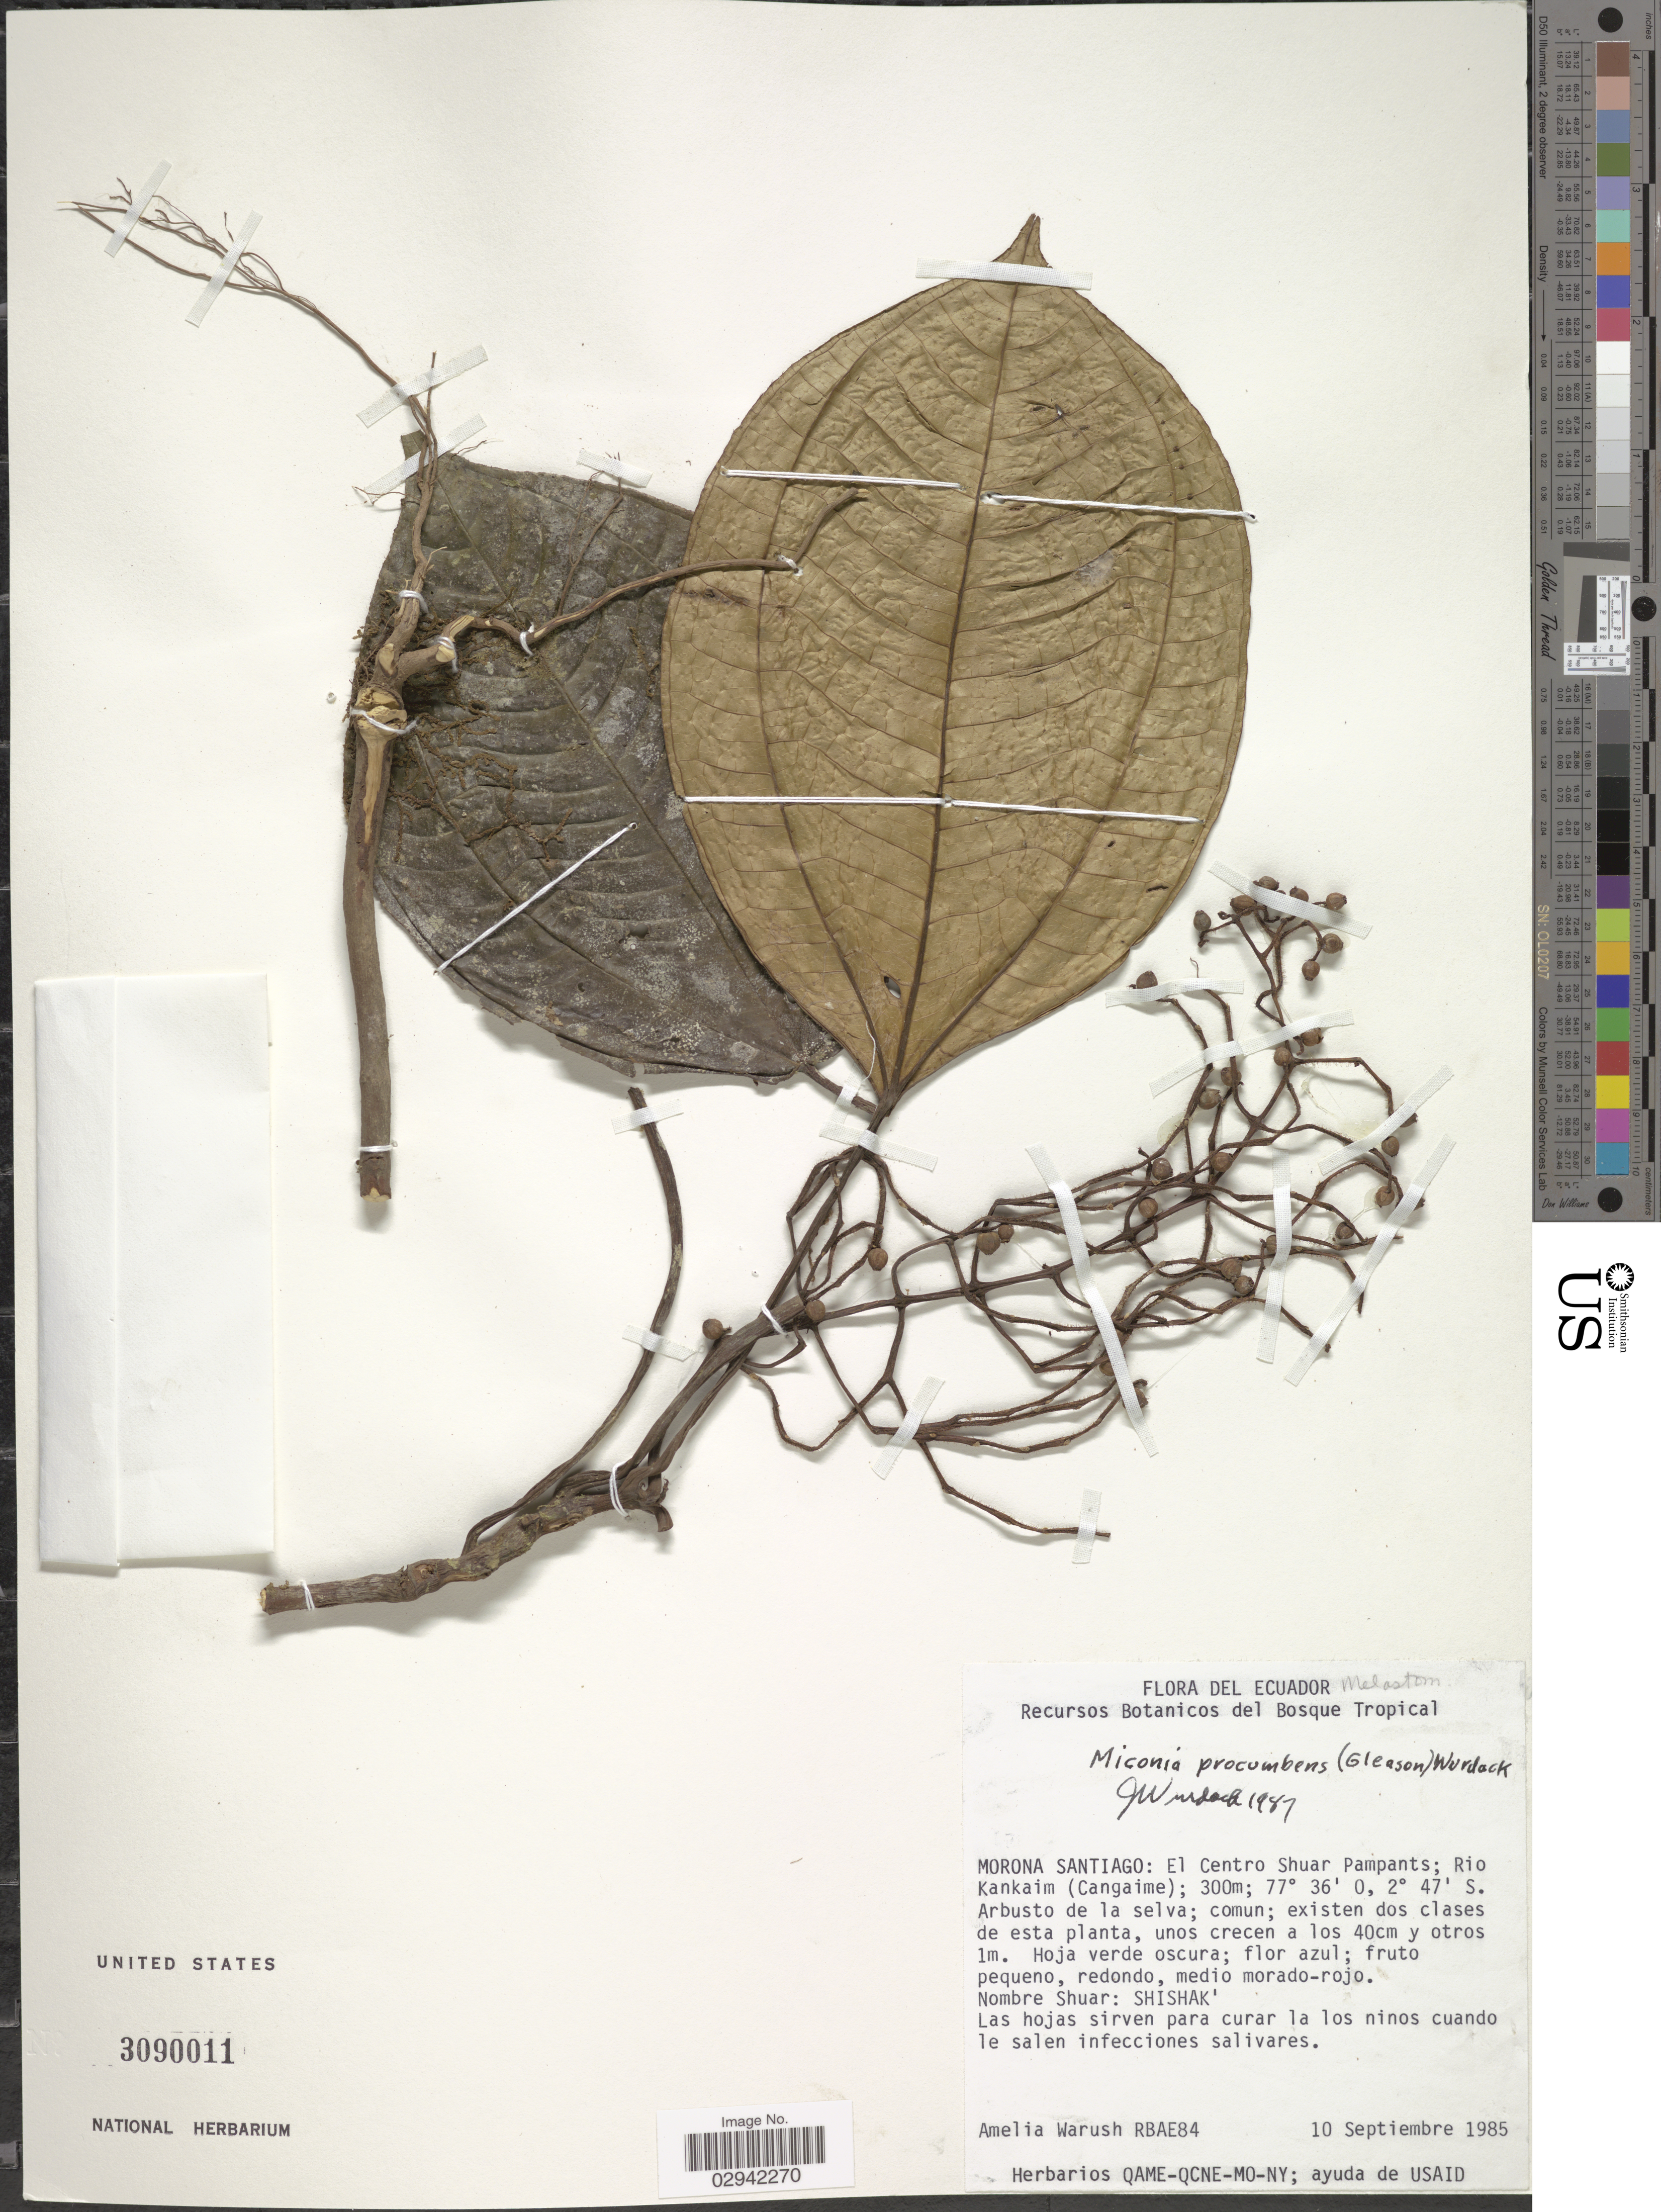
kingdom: Plantae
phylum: Tracheophyta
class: Magnoliopsida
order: Myrtales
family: Melastomataceae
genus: Miconia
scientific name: Miconia procumbens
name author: (Gleason) Wurdack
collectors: A. Warush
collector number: RBAE84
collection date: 1985-09-10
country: Ecuador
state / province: Morona-Santiago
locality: El Centro Shuar Pampants; Rio Kankaim (Cangaime).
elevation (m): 300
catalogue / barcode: US 3090011